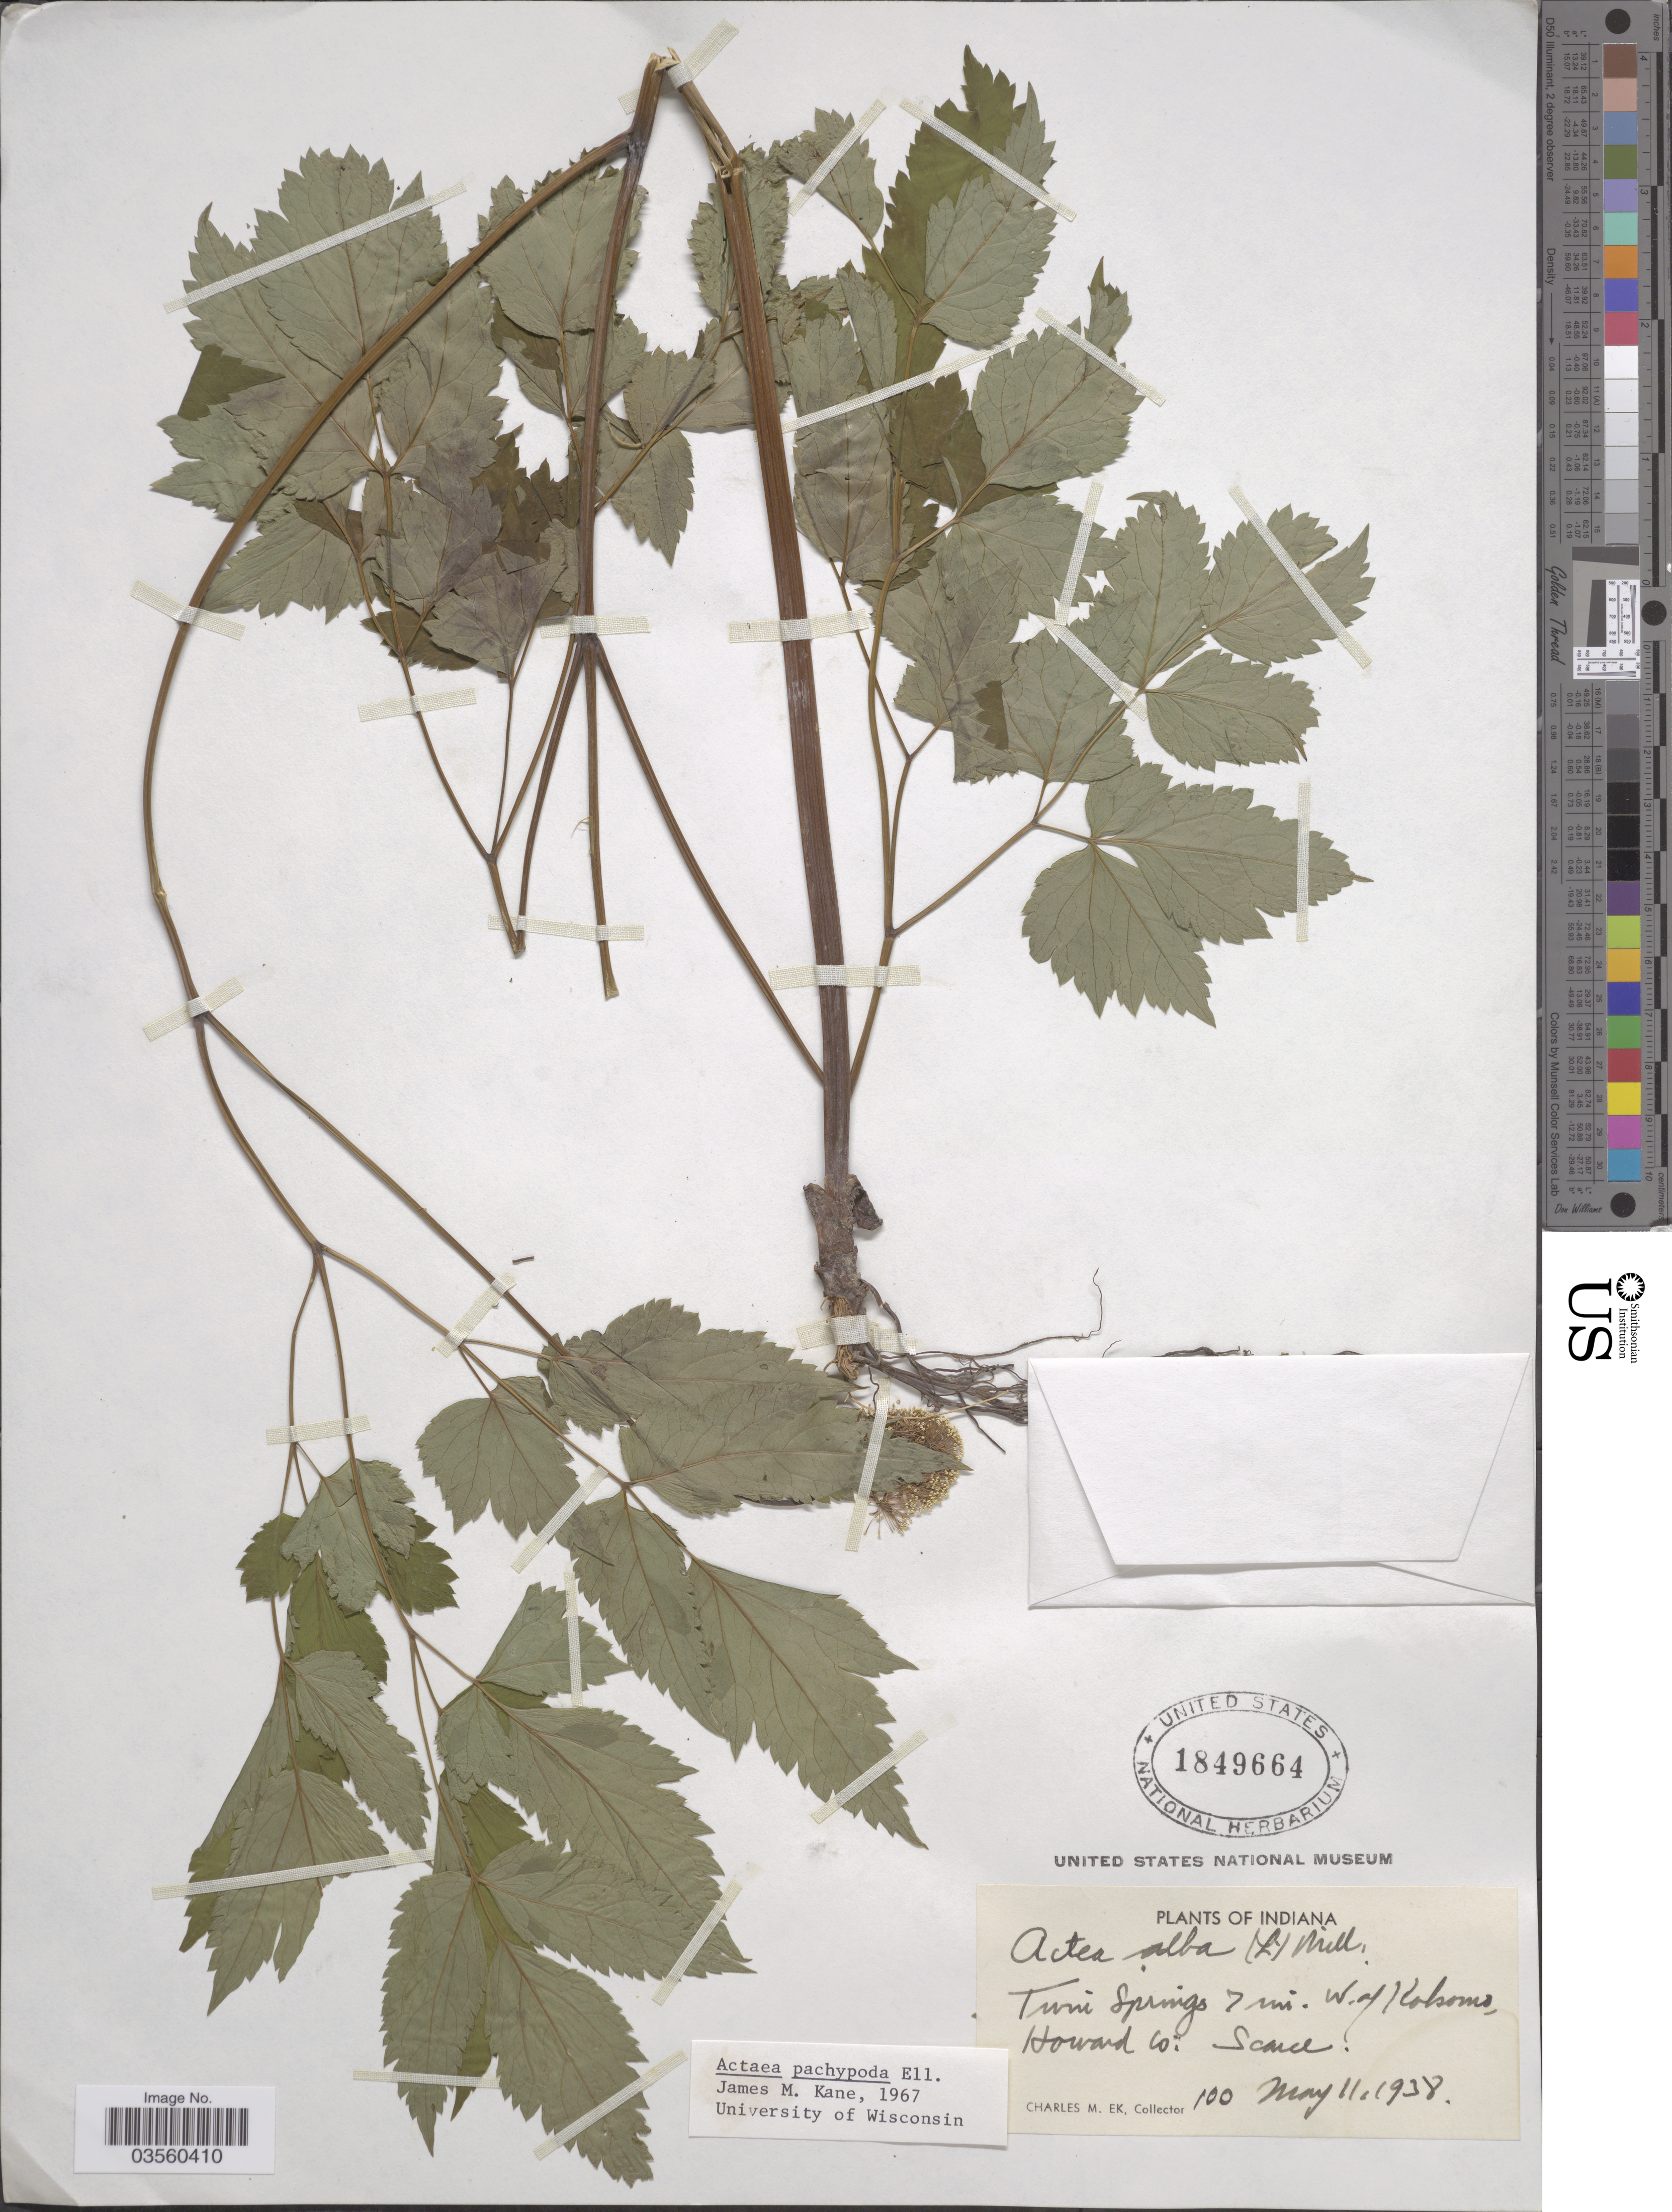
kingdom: Plantae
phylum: Tracheophyta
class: Magnoliopsida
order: Ranunculales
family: Ranunculaceae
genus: Actaea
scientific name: Actaea pachypoda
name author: Elliott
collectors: C. Ek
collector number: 100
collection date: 1938-05-11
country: United States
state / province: Indiana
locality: Twin Springs 7 mi. W. of Kokomo, Howard Co.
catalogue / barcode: US 1849664